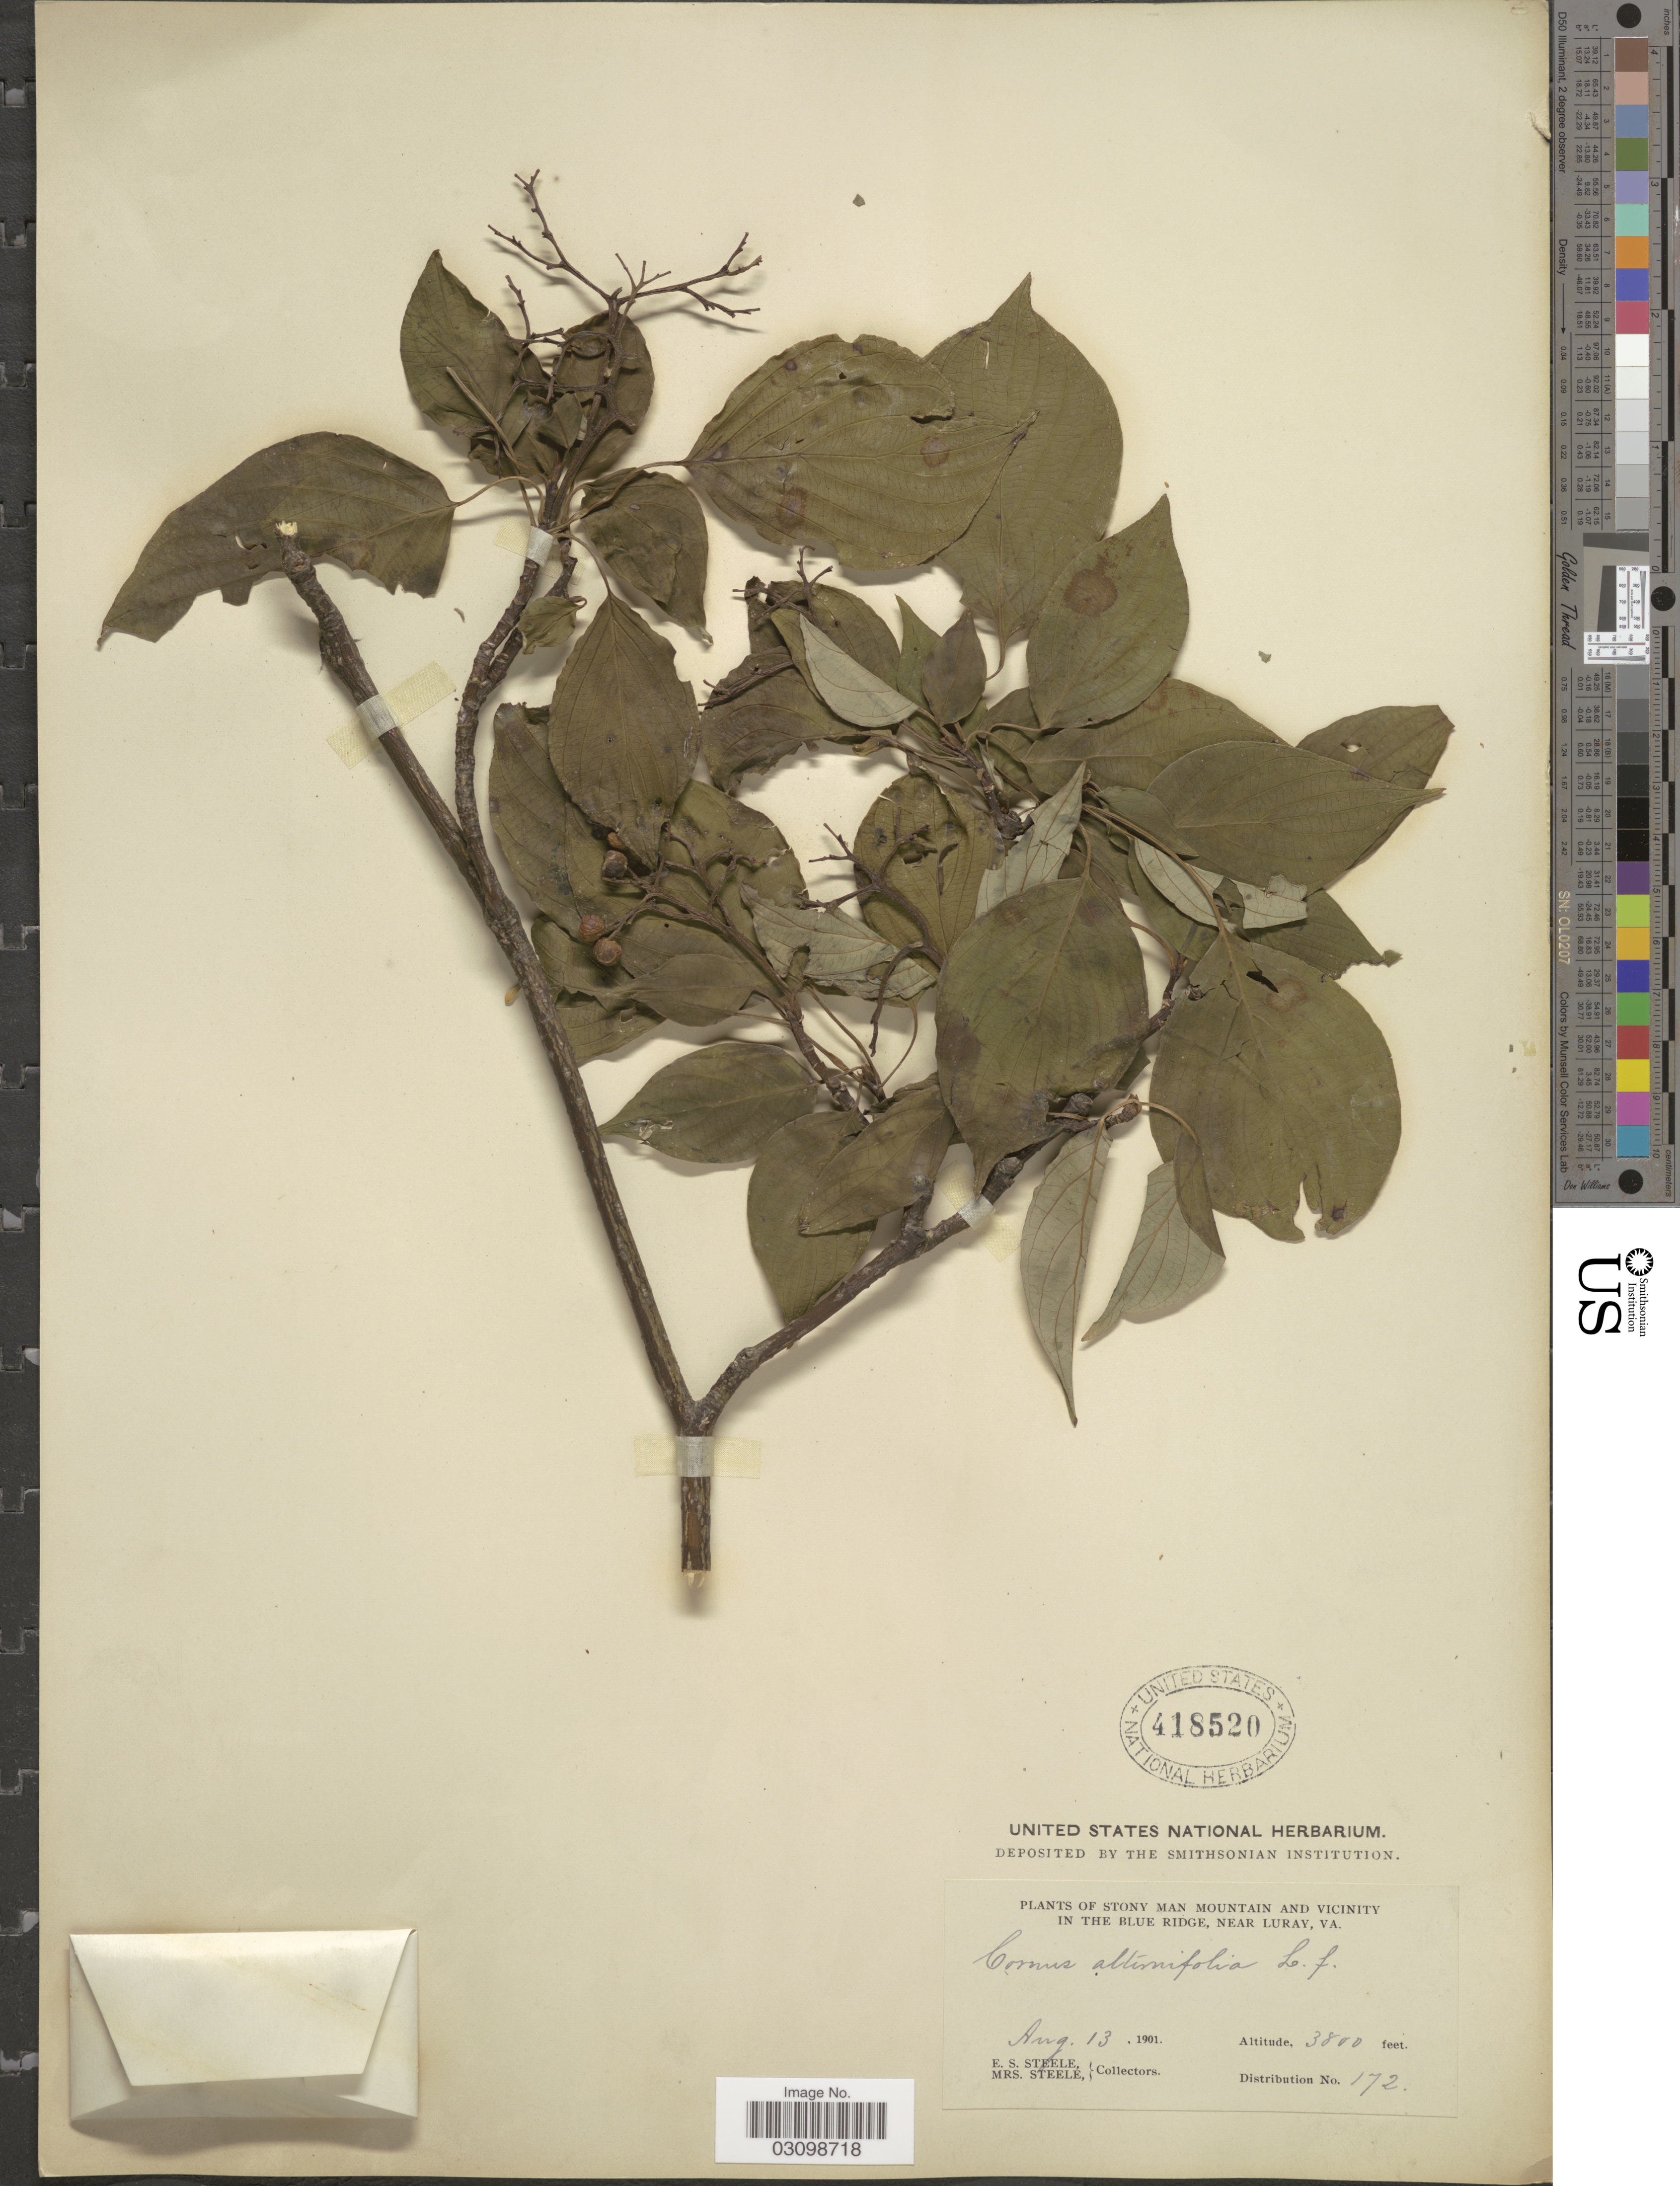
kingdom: Plantae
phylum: Tracheophyta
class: Magnoliopsida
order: Cornales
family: Cornaceae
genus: Cornus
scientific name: Cornus alternifolia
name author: L.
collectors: E. Steele & Mrs. E. S. Steele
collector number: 172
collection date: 1901-08-13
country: United States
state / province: Virginia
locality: Stony Man mountain and vicinity in the Blue Ridge, near Luray, Va.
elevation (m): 1158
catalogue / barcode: US 418520